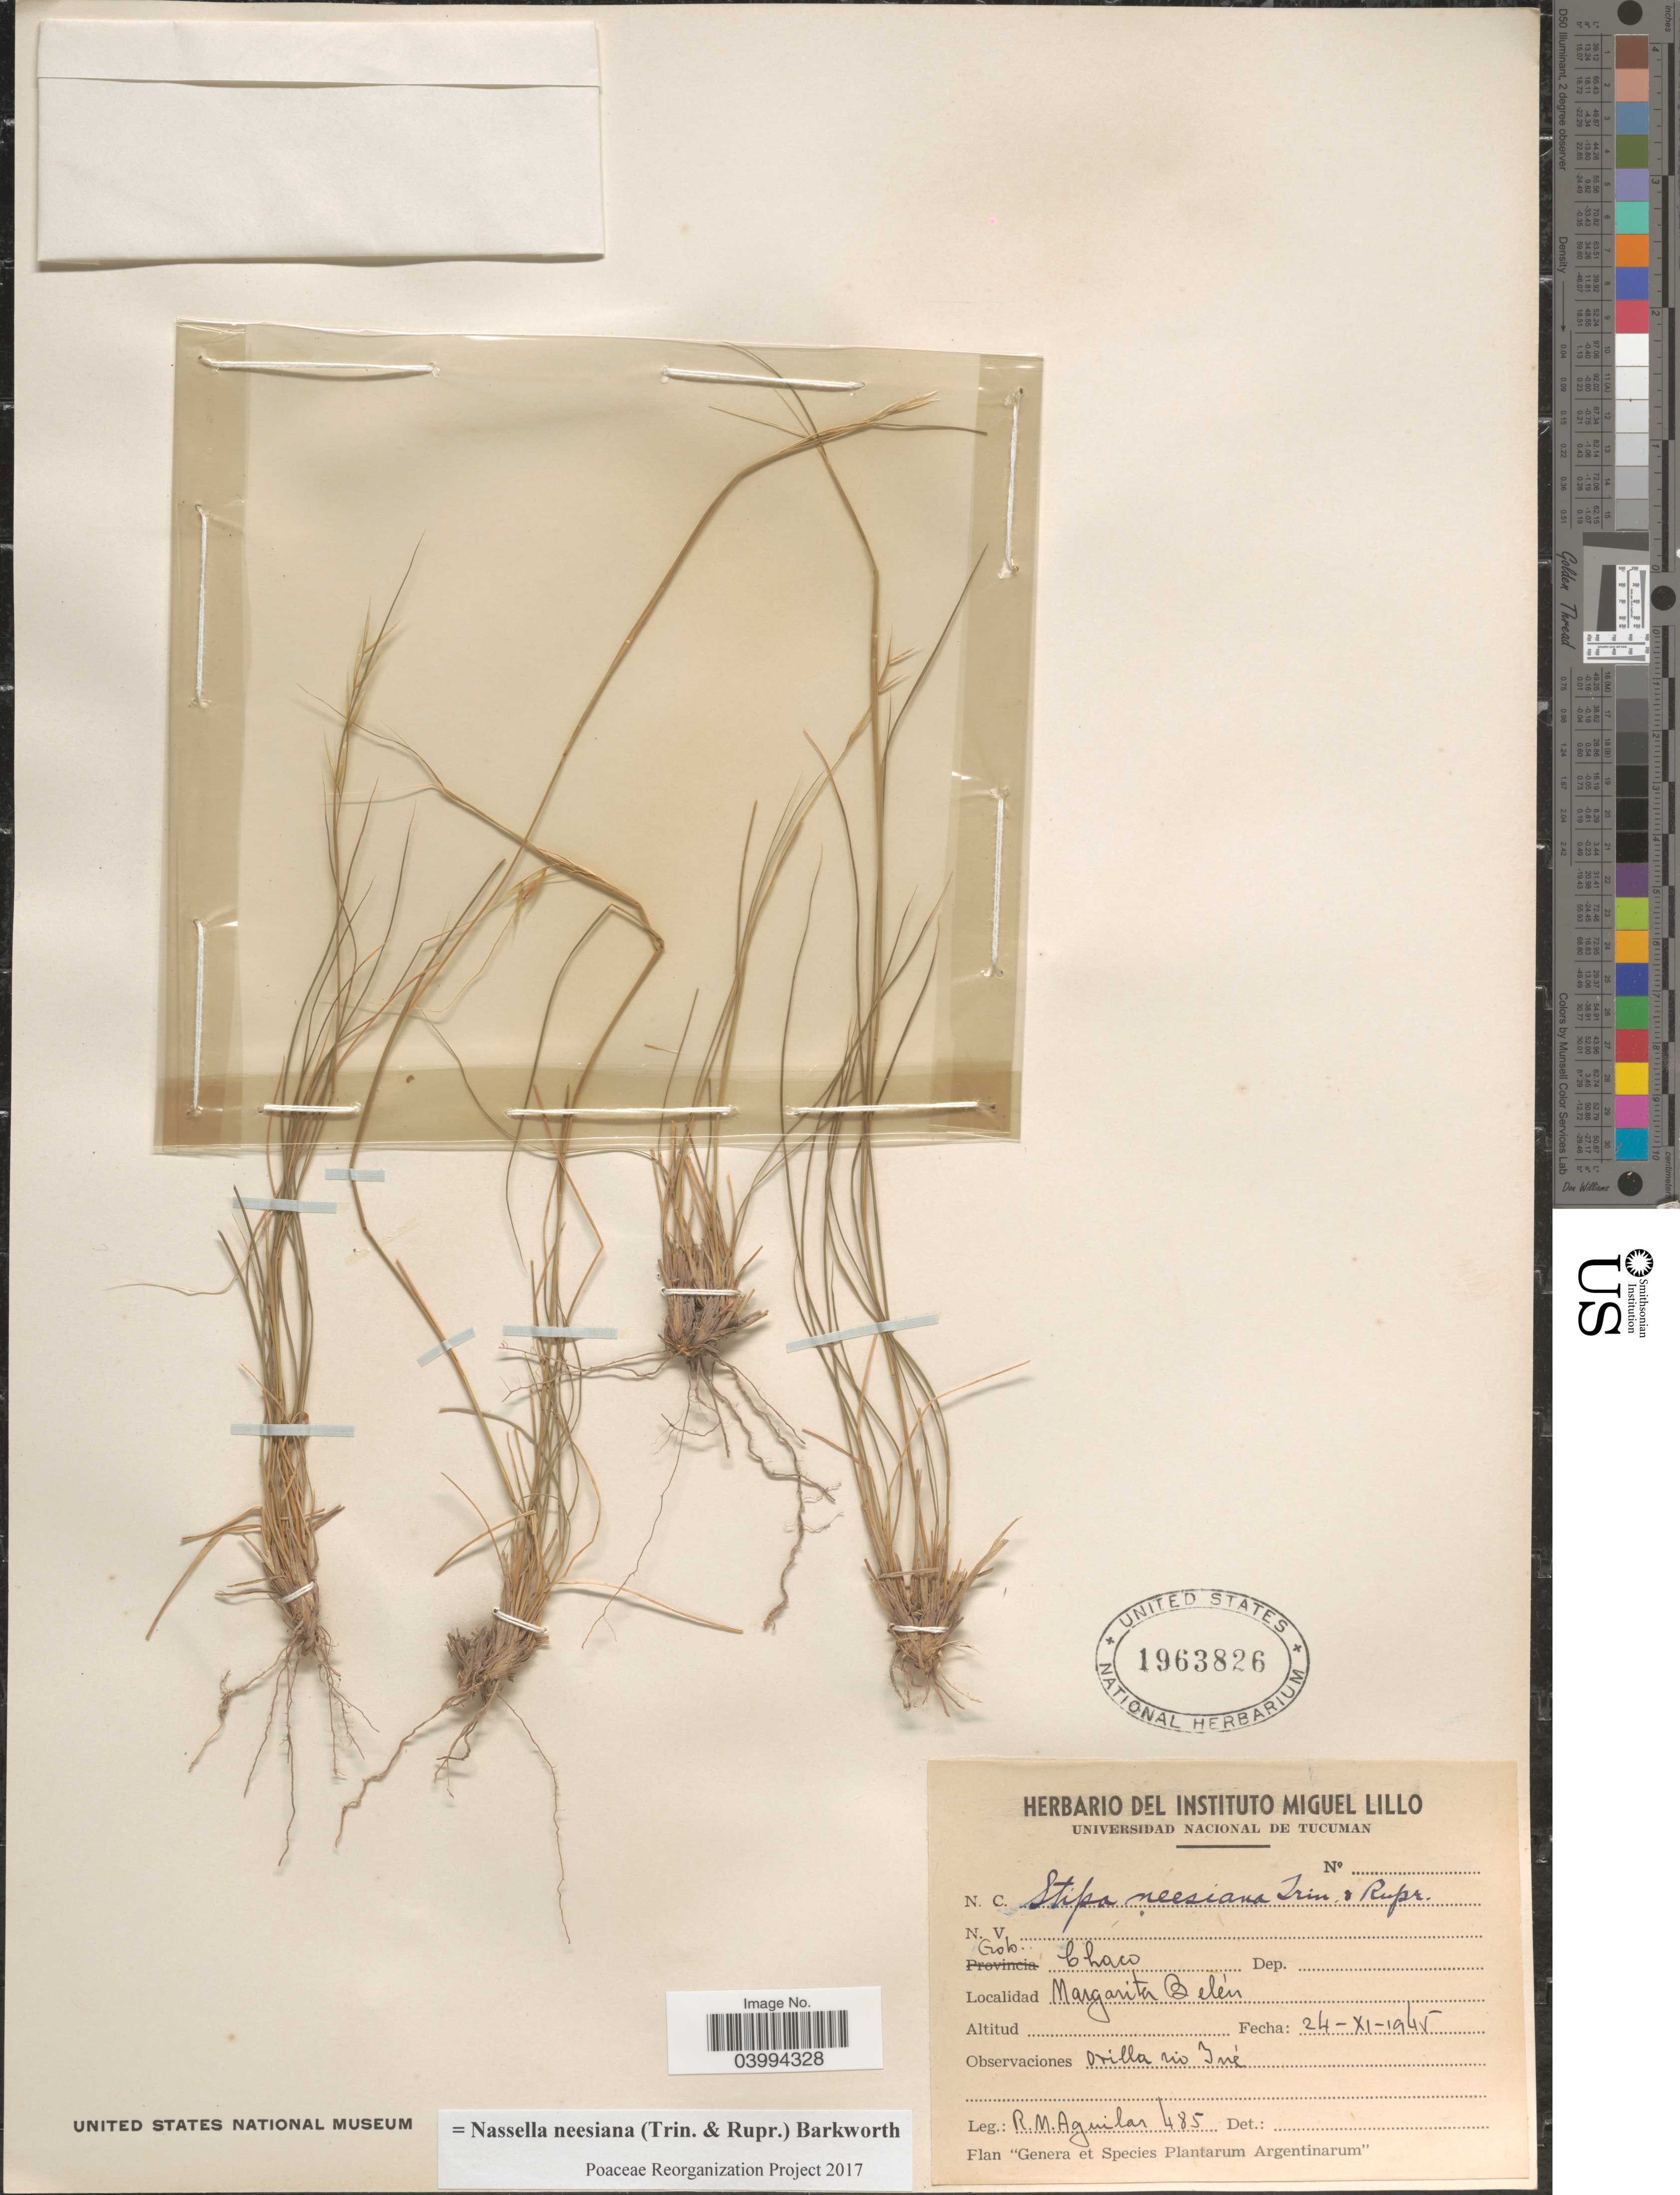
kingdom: Plantae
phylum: Tracheophyta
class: Liliopsida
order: Poales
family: Poaceae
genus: Nassella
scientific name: Nassella neesiana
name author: (Trin. & Rupr.) Barkworth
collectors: R. Aguilar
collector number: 485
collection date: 1945-11-24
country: Argentina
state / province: Chaco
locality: Gob. Chaco. Margarita Belén. Orilla rio Iné.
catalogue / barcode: US 1963826